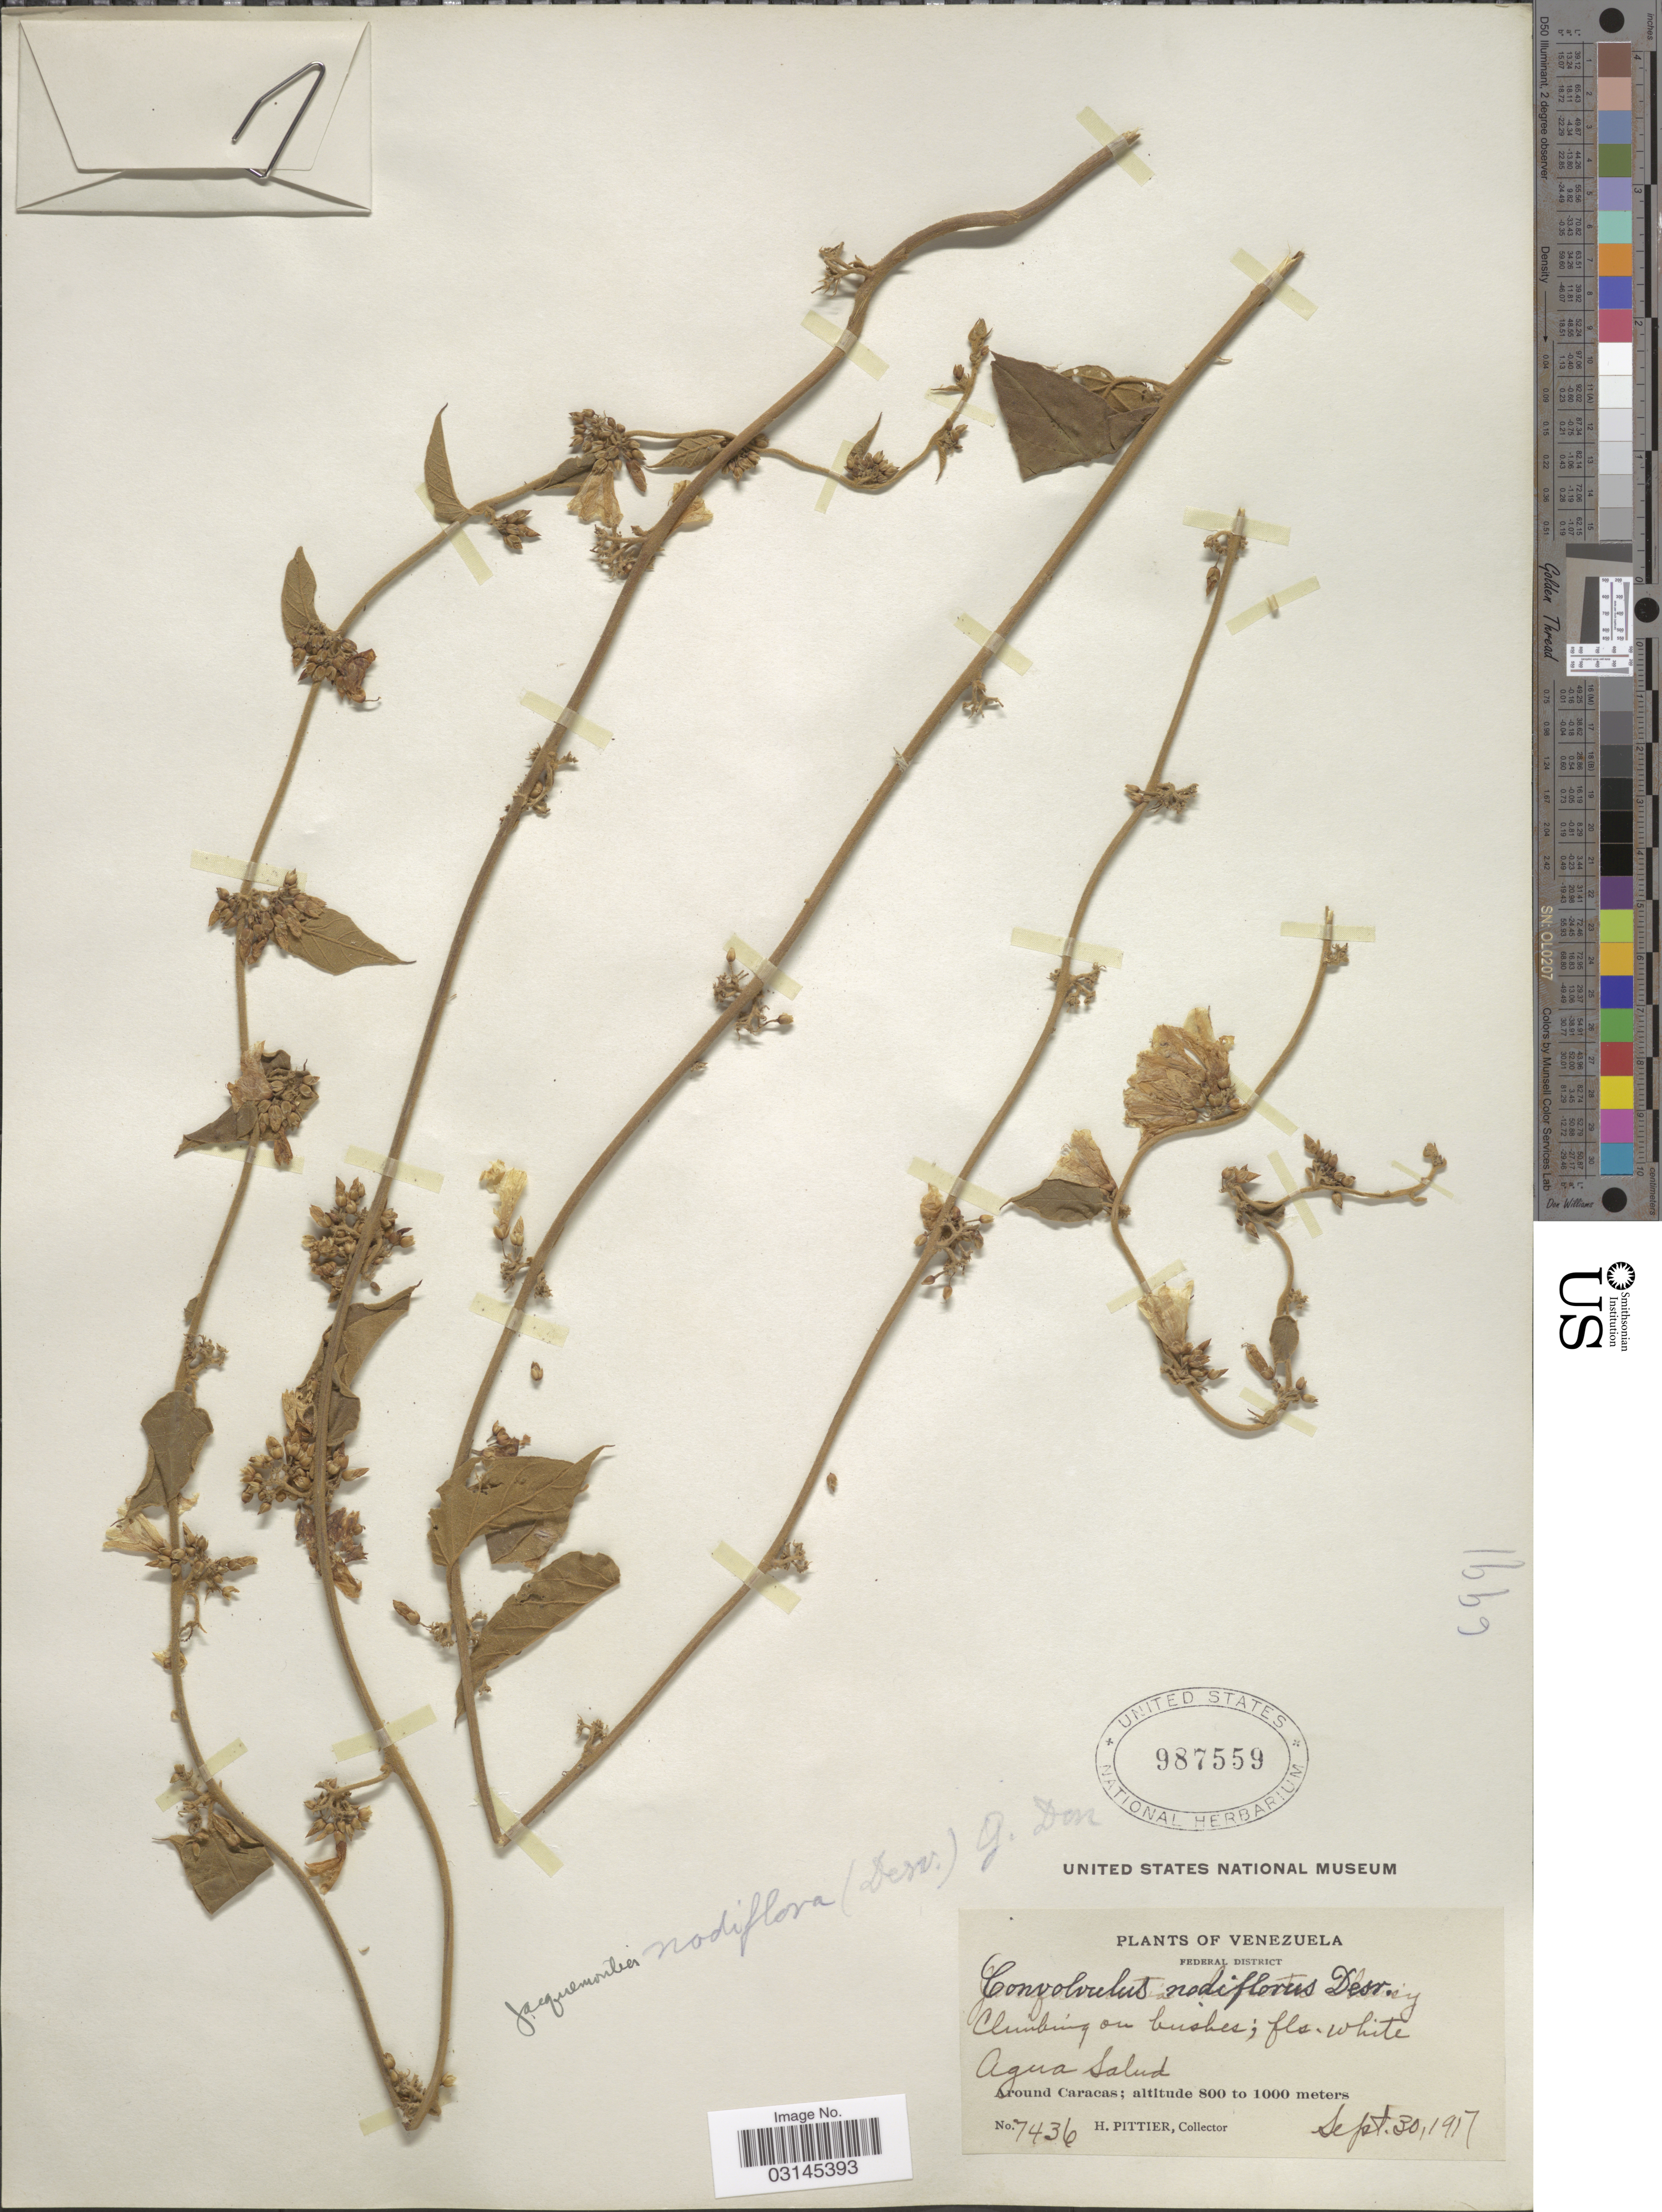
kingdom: Plantae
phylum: Tracheophyta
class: Magnoliopsida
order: Solanales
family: Convolvulaceae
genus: Convolvulus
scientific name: Convolvulus nodiflorus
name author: Desr.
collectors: H. F. Pittier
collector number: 7436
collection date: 1917-09-30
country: Venezuela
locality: Federal District. Agua Salud. Around Caracas.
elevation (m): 800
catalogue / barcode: US 987559